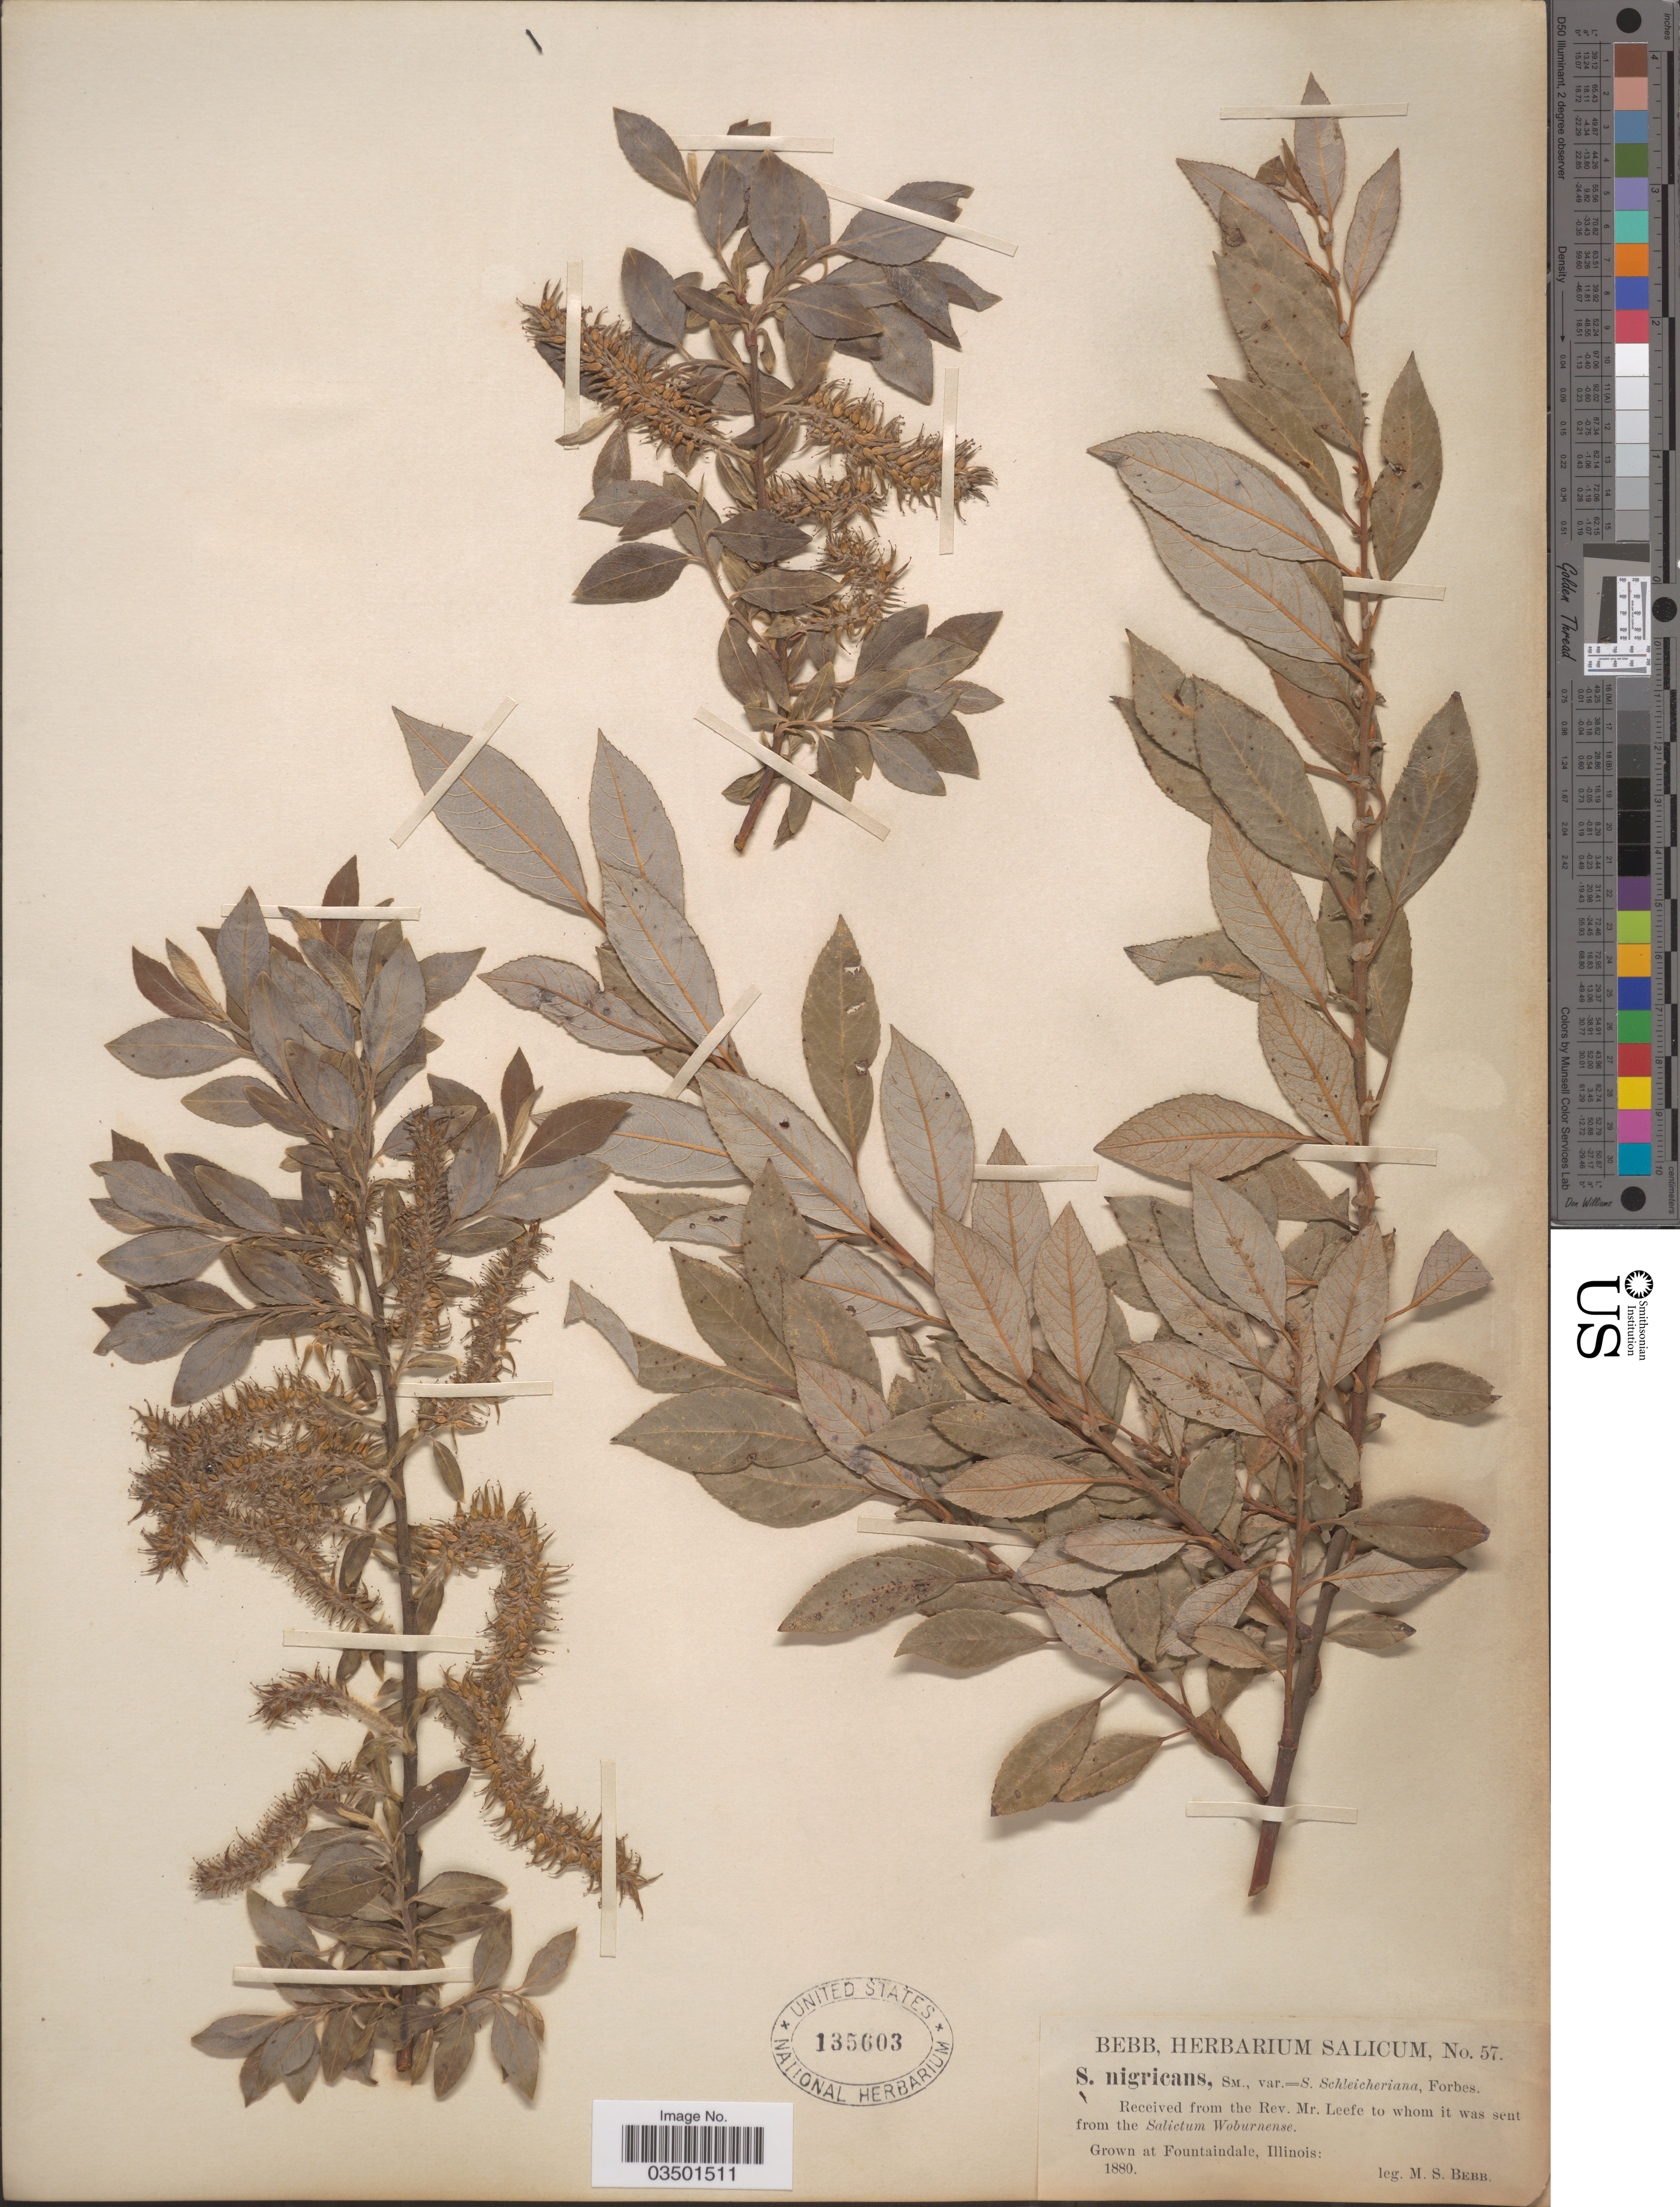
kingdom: Plantae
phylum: Tracheophyta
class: Magnoliopsida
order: Malpighiales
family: Salicaceae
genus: Salix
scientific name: Salix nigricans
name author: Sm.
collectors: M. Bebb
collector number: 57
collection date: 1880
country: United States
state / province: Illinois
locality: Grown at Fountaindale.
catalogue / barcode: US 135603